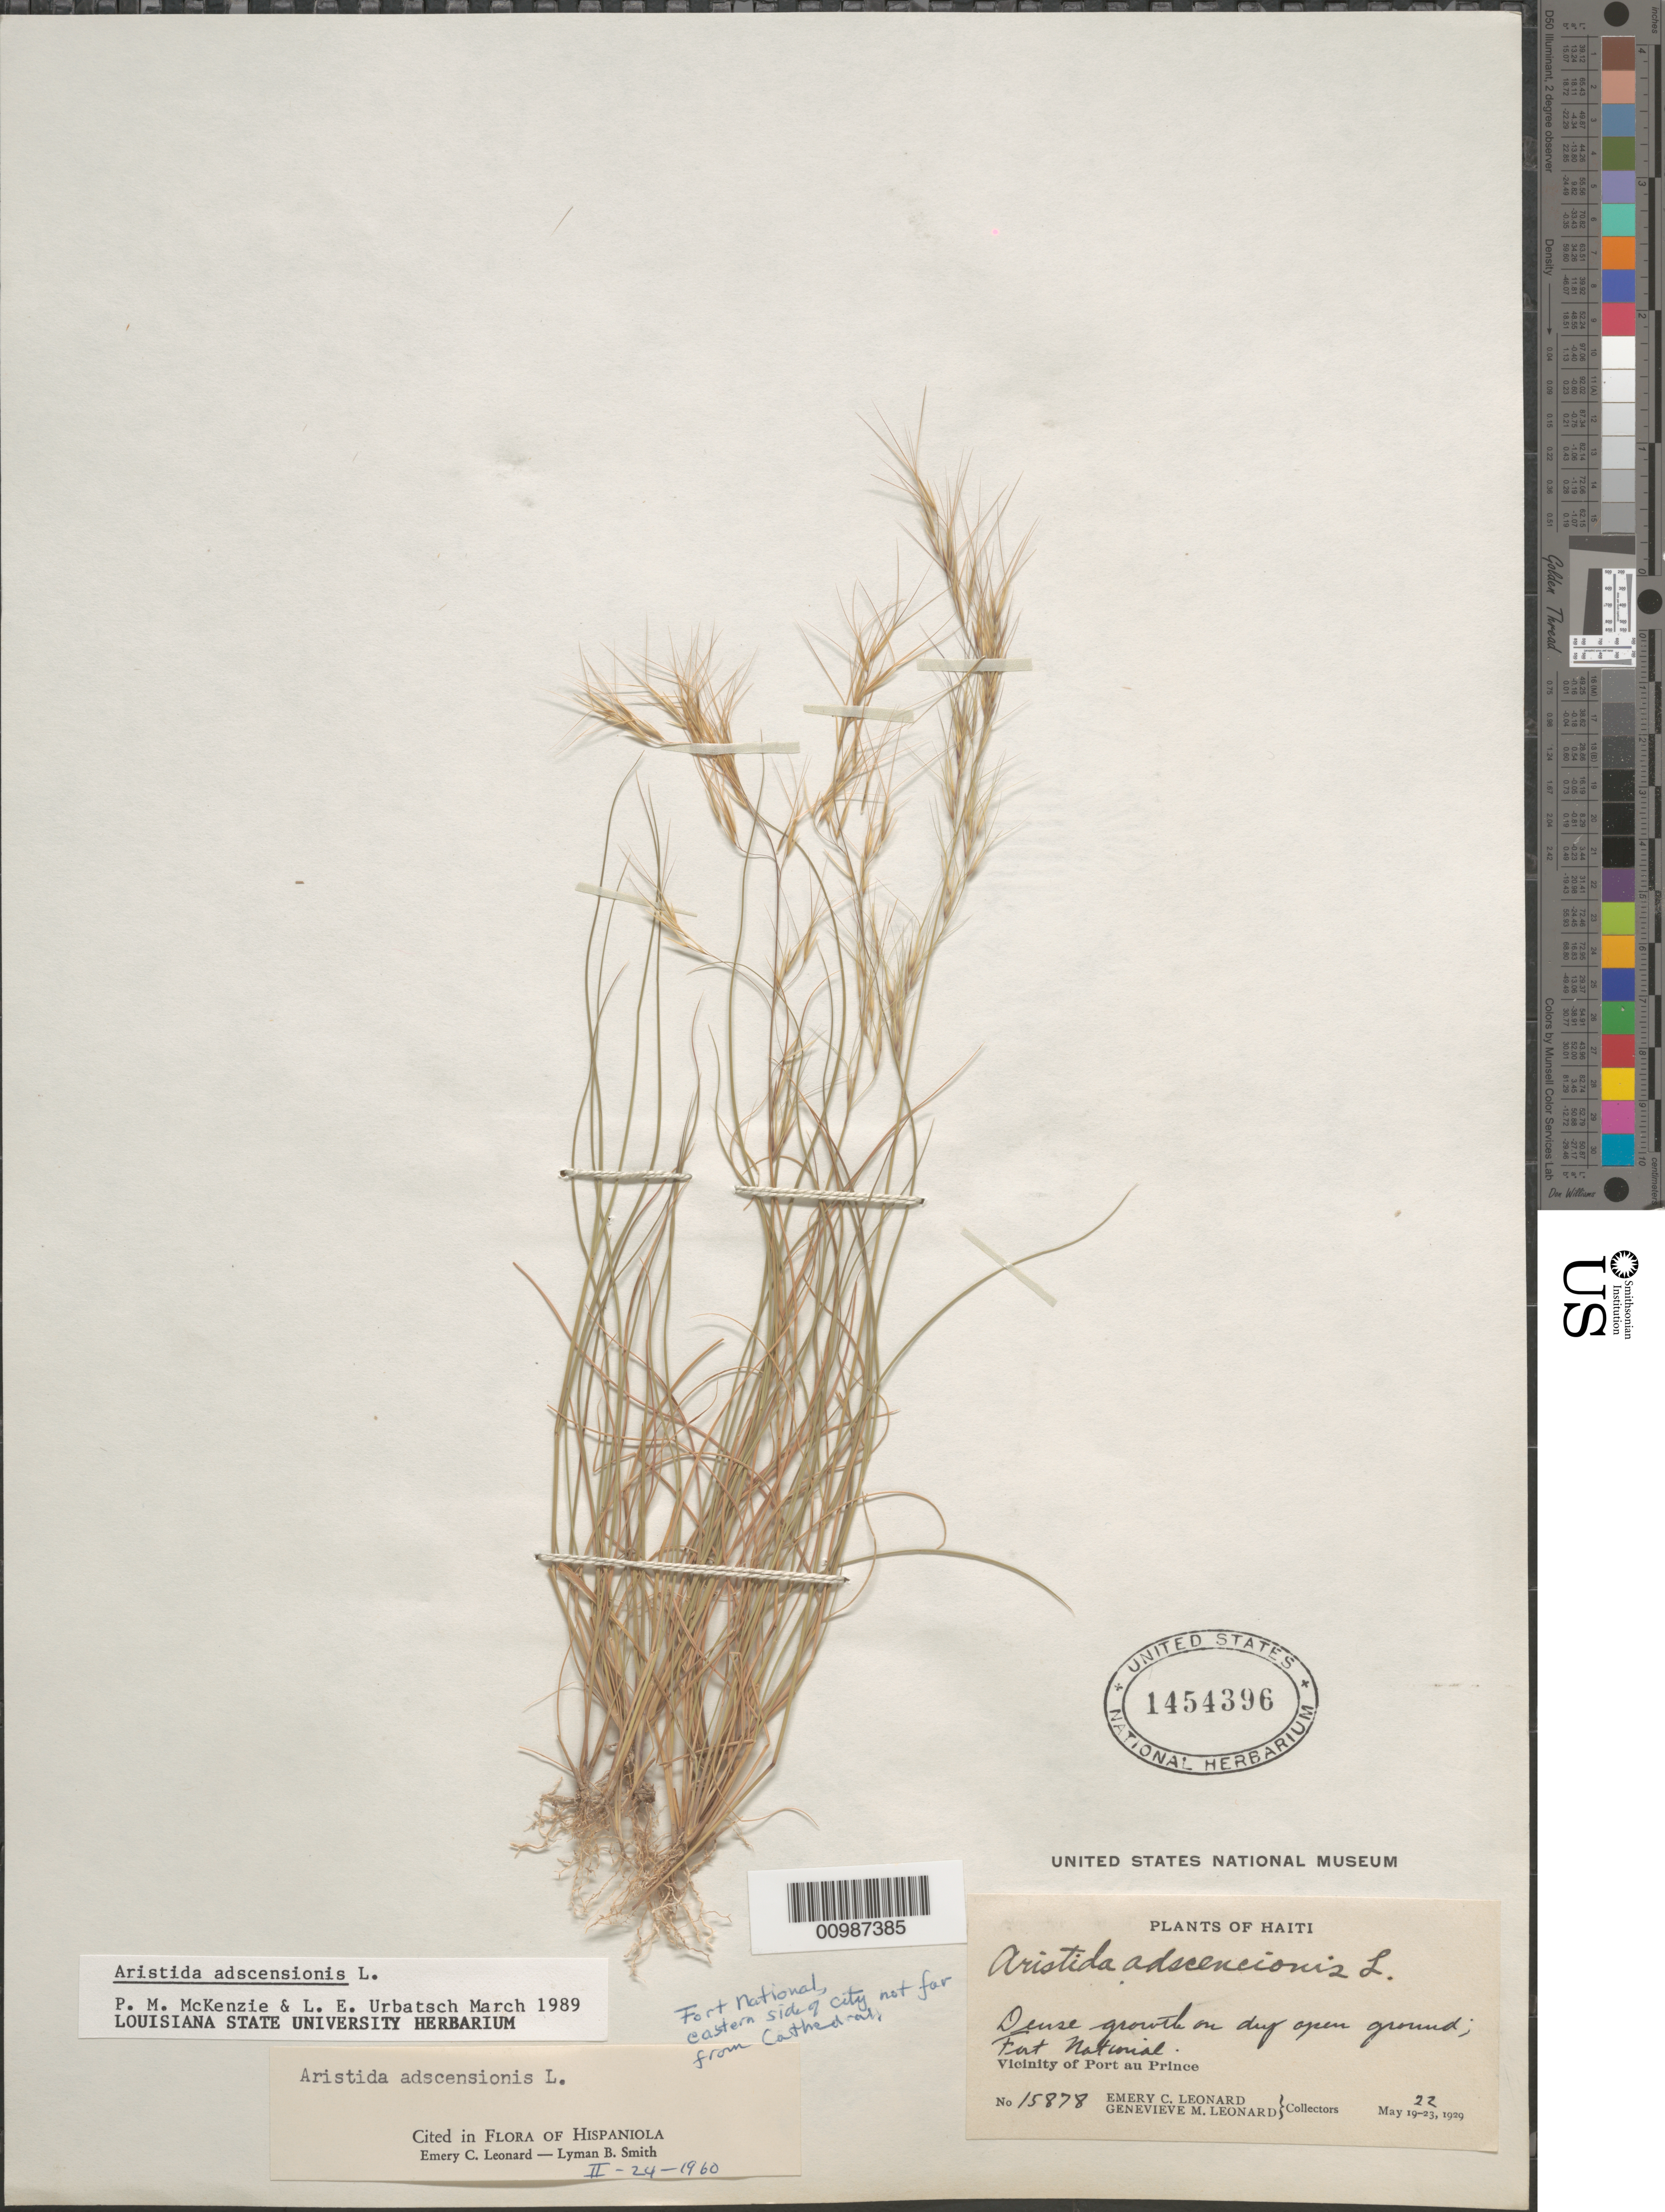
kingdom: Plantae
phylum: Tracheophyta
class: Liliopsida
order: Poales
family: Poaceae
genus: Aristida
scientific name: Aristida adscensionis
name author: L.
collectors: E. C. Leonard & G. M. Leonard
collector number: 15878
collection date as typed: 22 May 1929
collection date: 1929-05-22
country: Haiti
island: Hispaniola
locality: Fort National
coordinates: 0 N, 0 E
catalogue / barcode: US 1454396